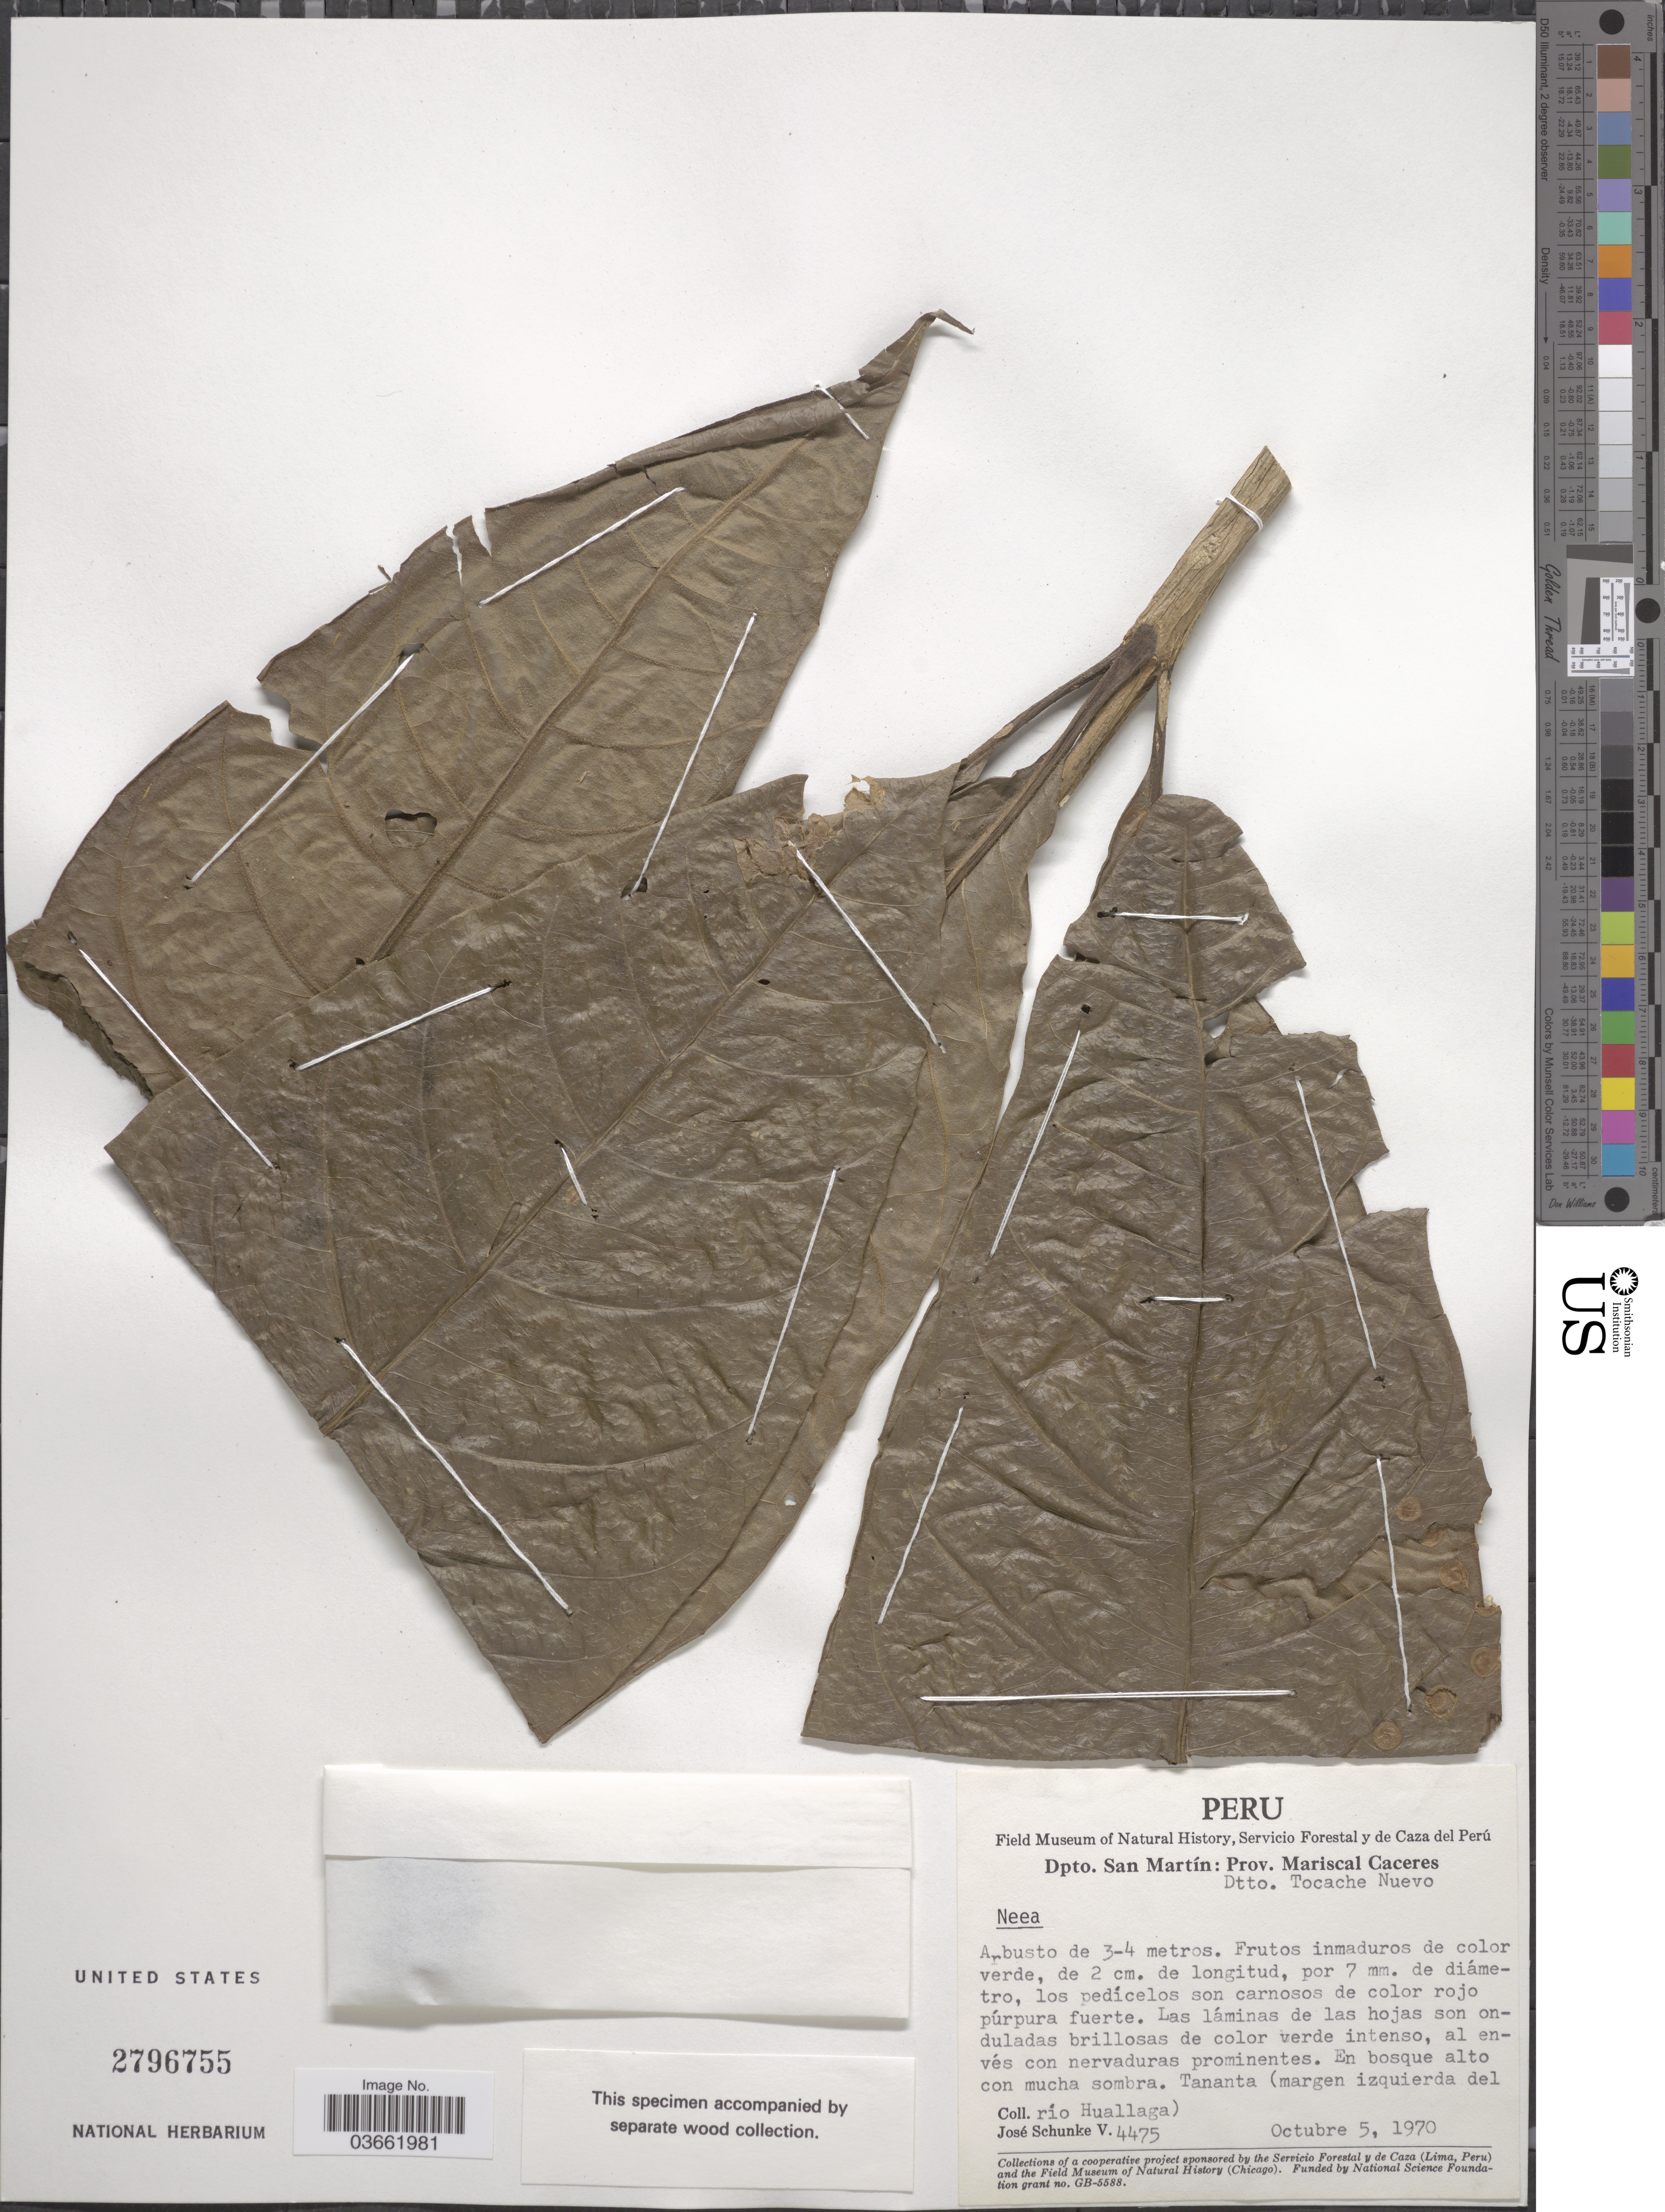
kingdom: Plantae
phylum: Tracheophyta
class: Magnoliopsida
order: Caryophyllales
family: Nyctaginaceae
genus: Neea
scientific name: Neea sp.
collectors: J. Schunke Vigo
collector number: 4475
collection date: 1970-10-05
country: Peru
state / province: San Martín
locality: Dpto. San Martín: Prov. Mariscal Caceres. Dtto. Tocache Nuevo. Tananta (margen izquierda del río Huallaga).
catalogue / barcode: US 2796755